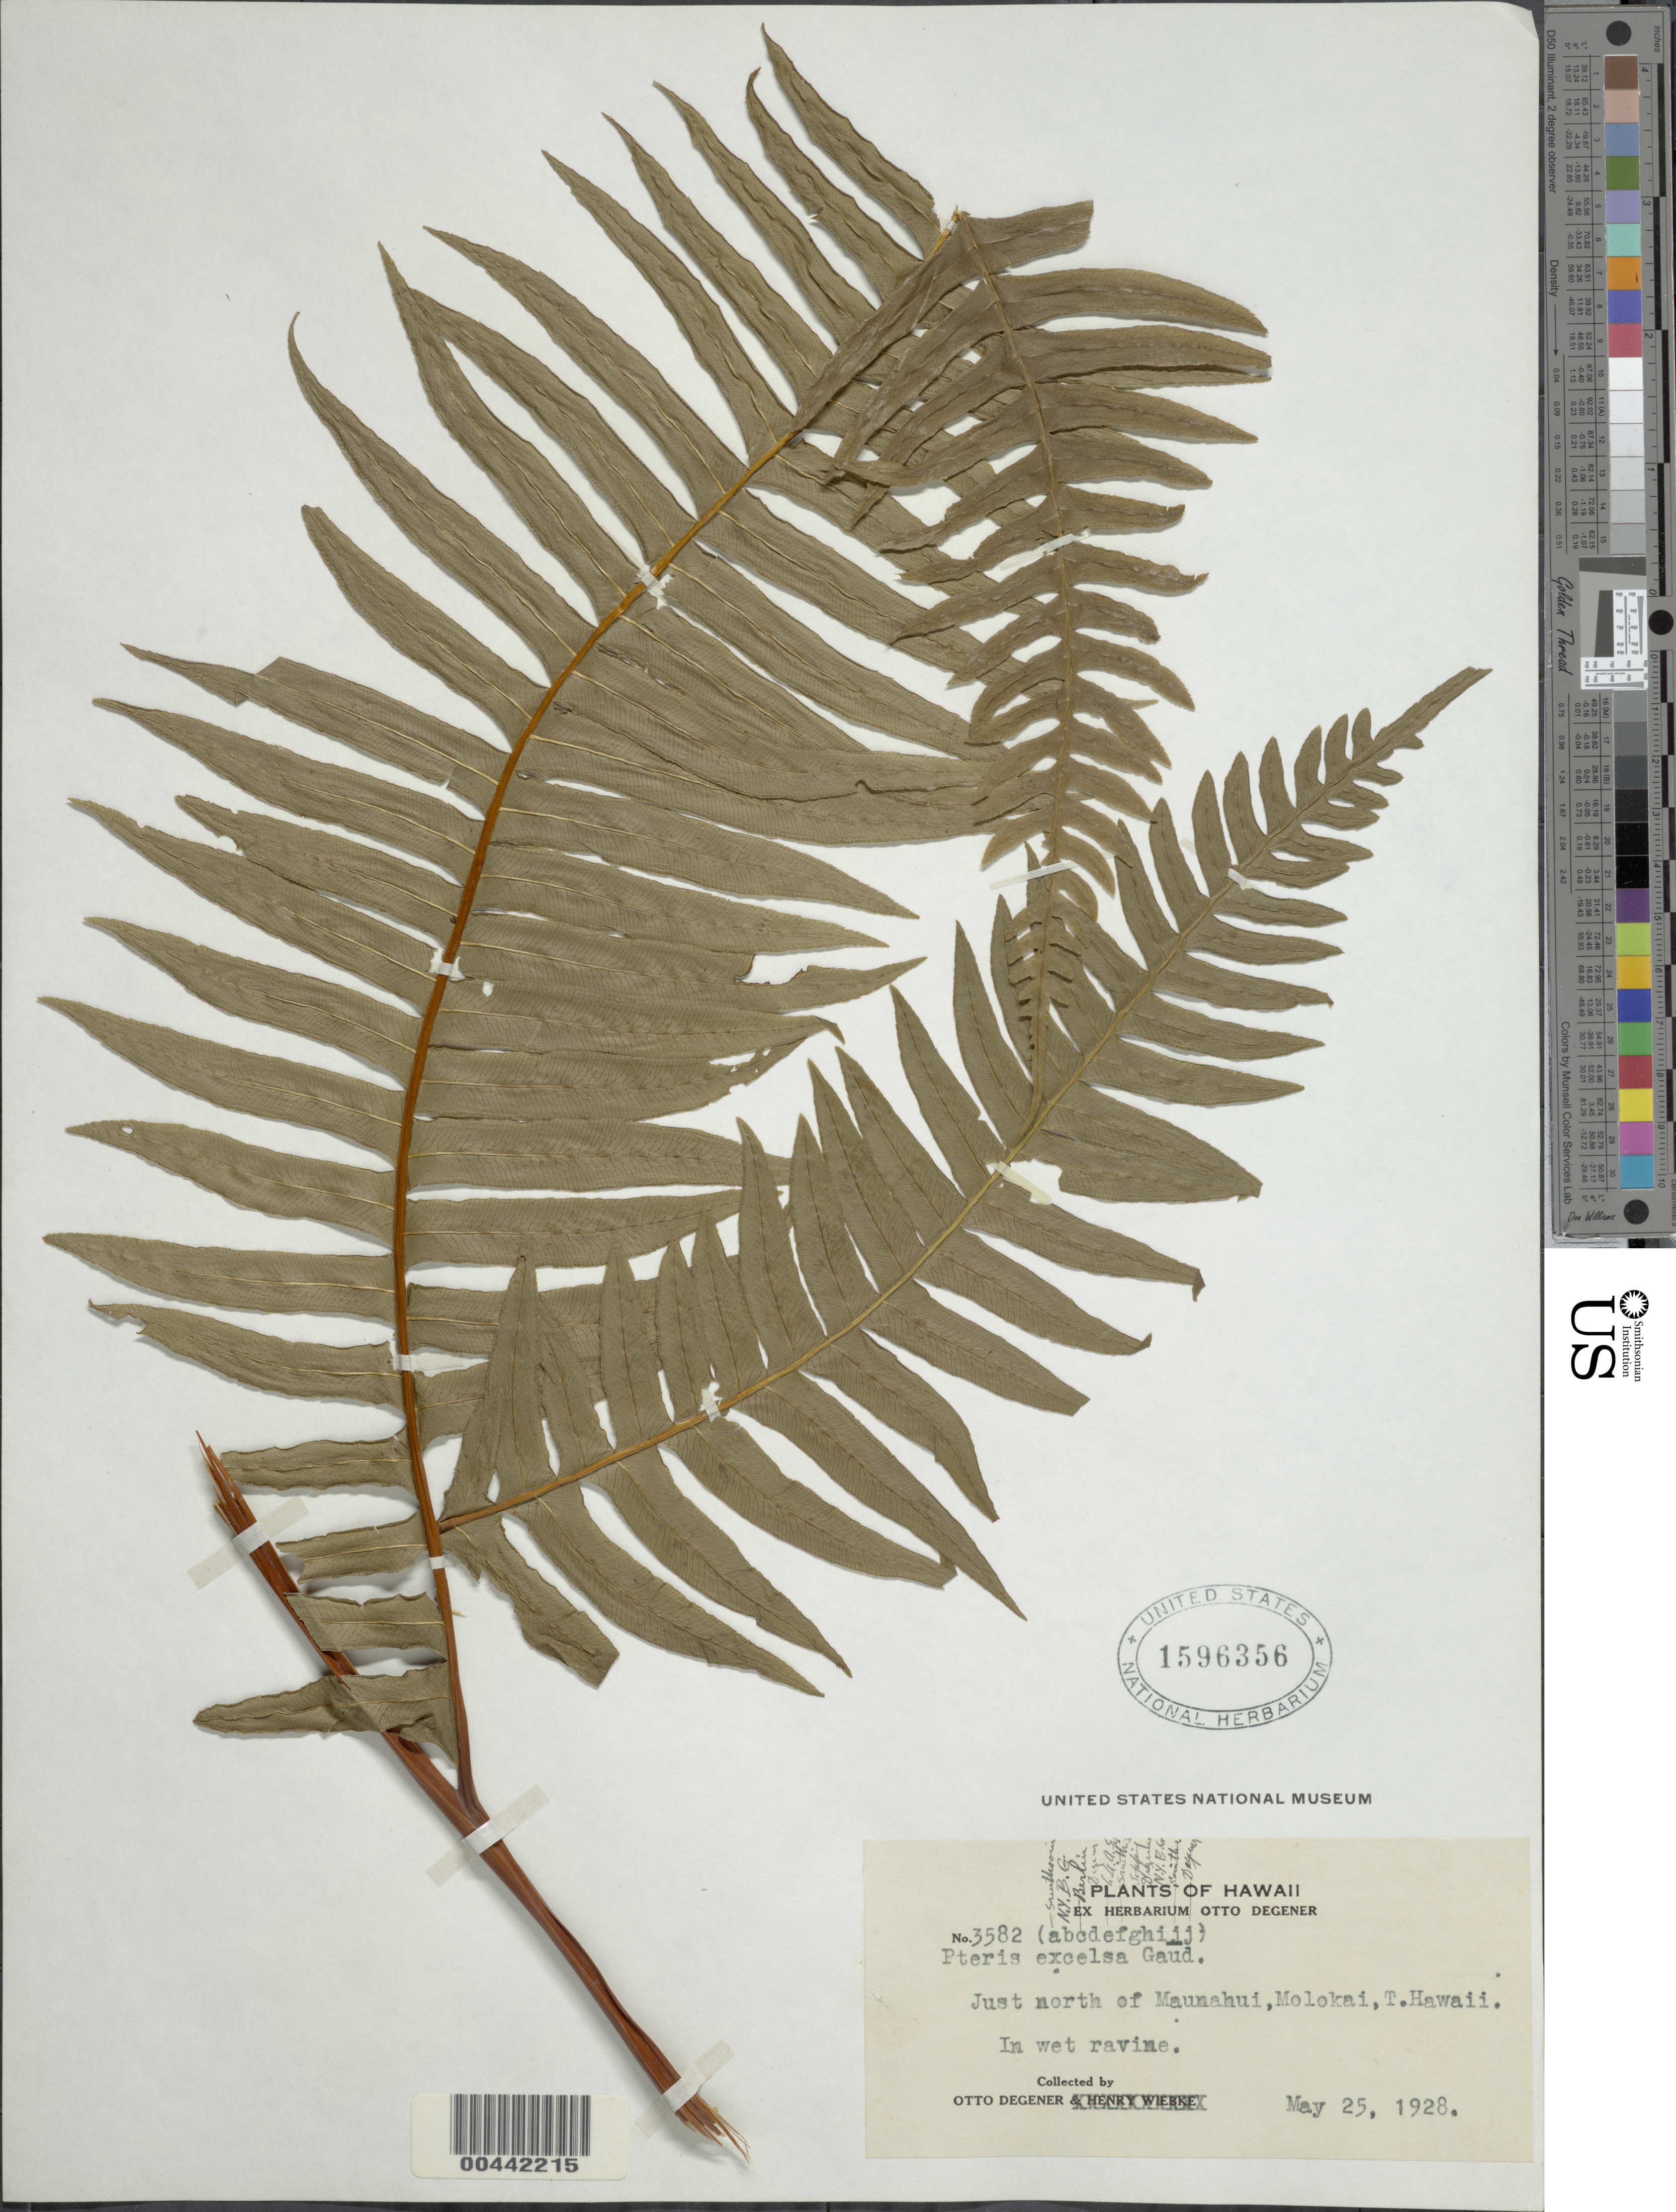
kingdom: Plantae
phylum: Tracheophyta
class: Polypodiopsida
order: Polypodiales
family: Pteridaceae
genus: Pteris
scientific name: Pteris terminalis var. terminalis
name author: Wall.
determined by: Wagner, W. L., (BOT), Smithsonian Institution - National Museum of Natural History (UNITED STATES)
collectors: O. Degener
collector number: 3582(j)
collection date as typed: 25 May 1928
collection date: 1928-05-25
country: United States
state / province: Hawaii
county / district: Maui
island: Moloka'i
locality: Just N of Maunahui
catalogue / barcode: US 1596356